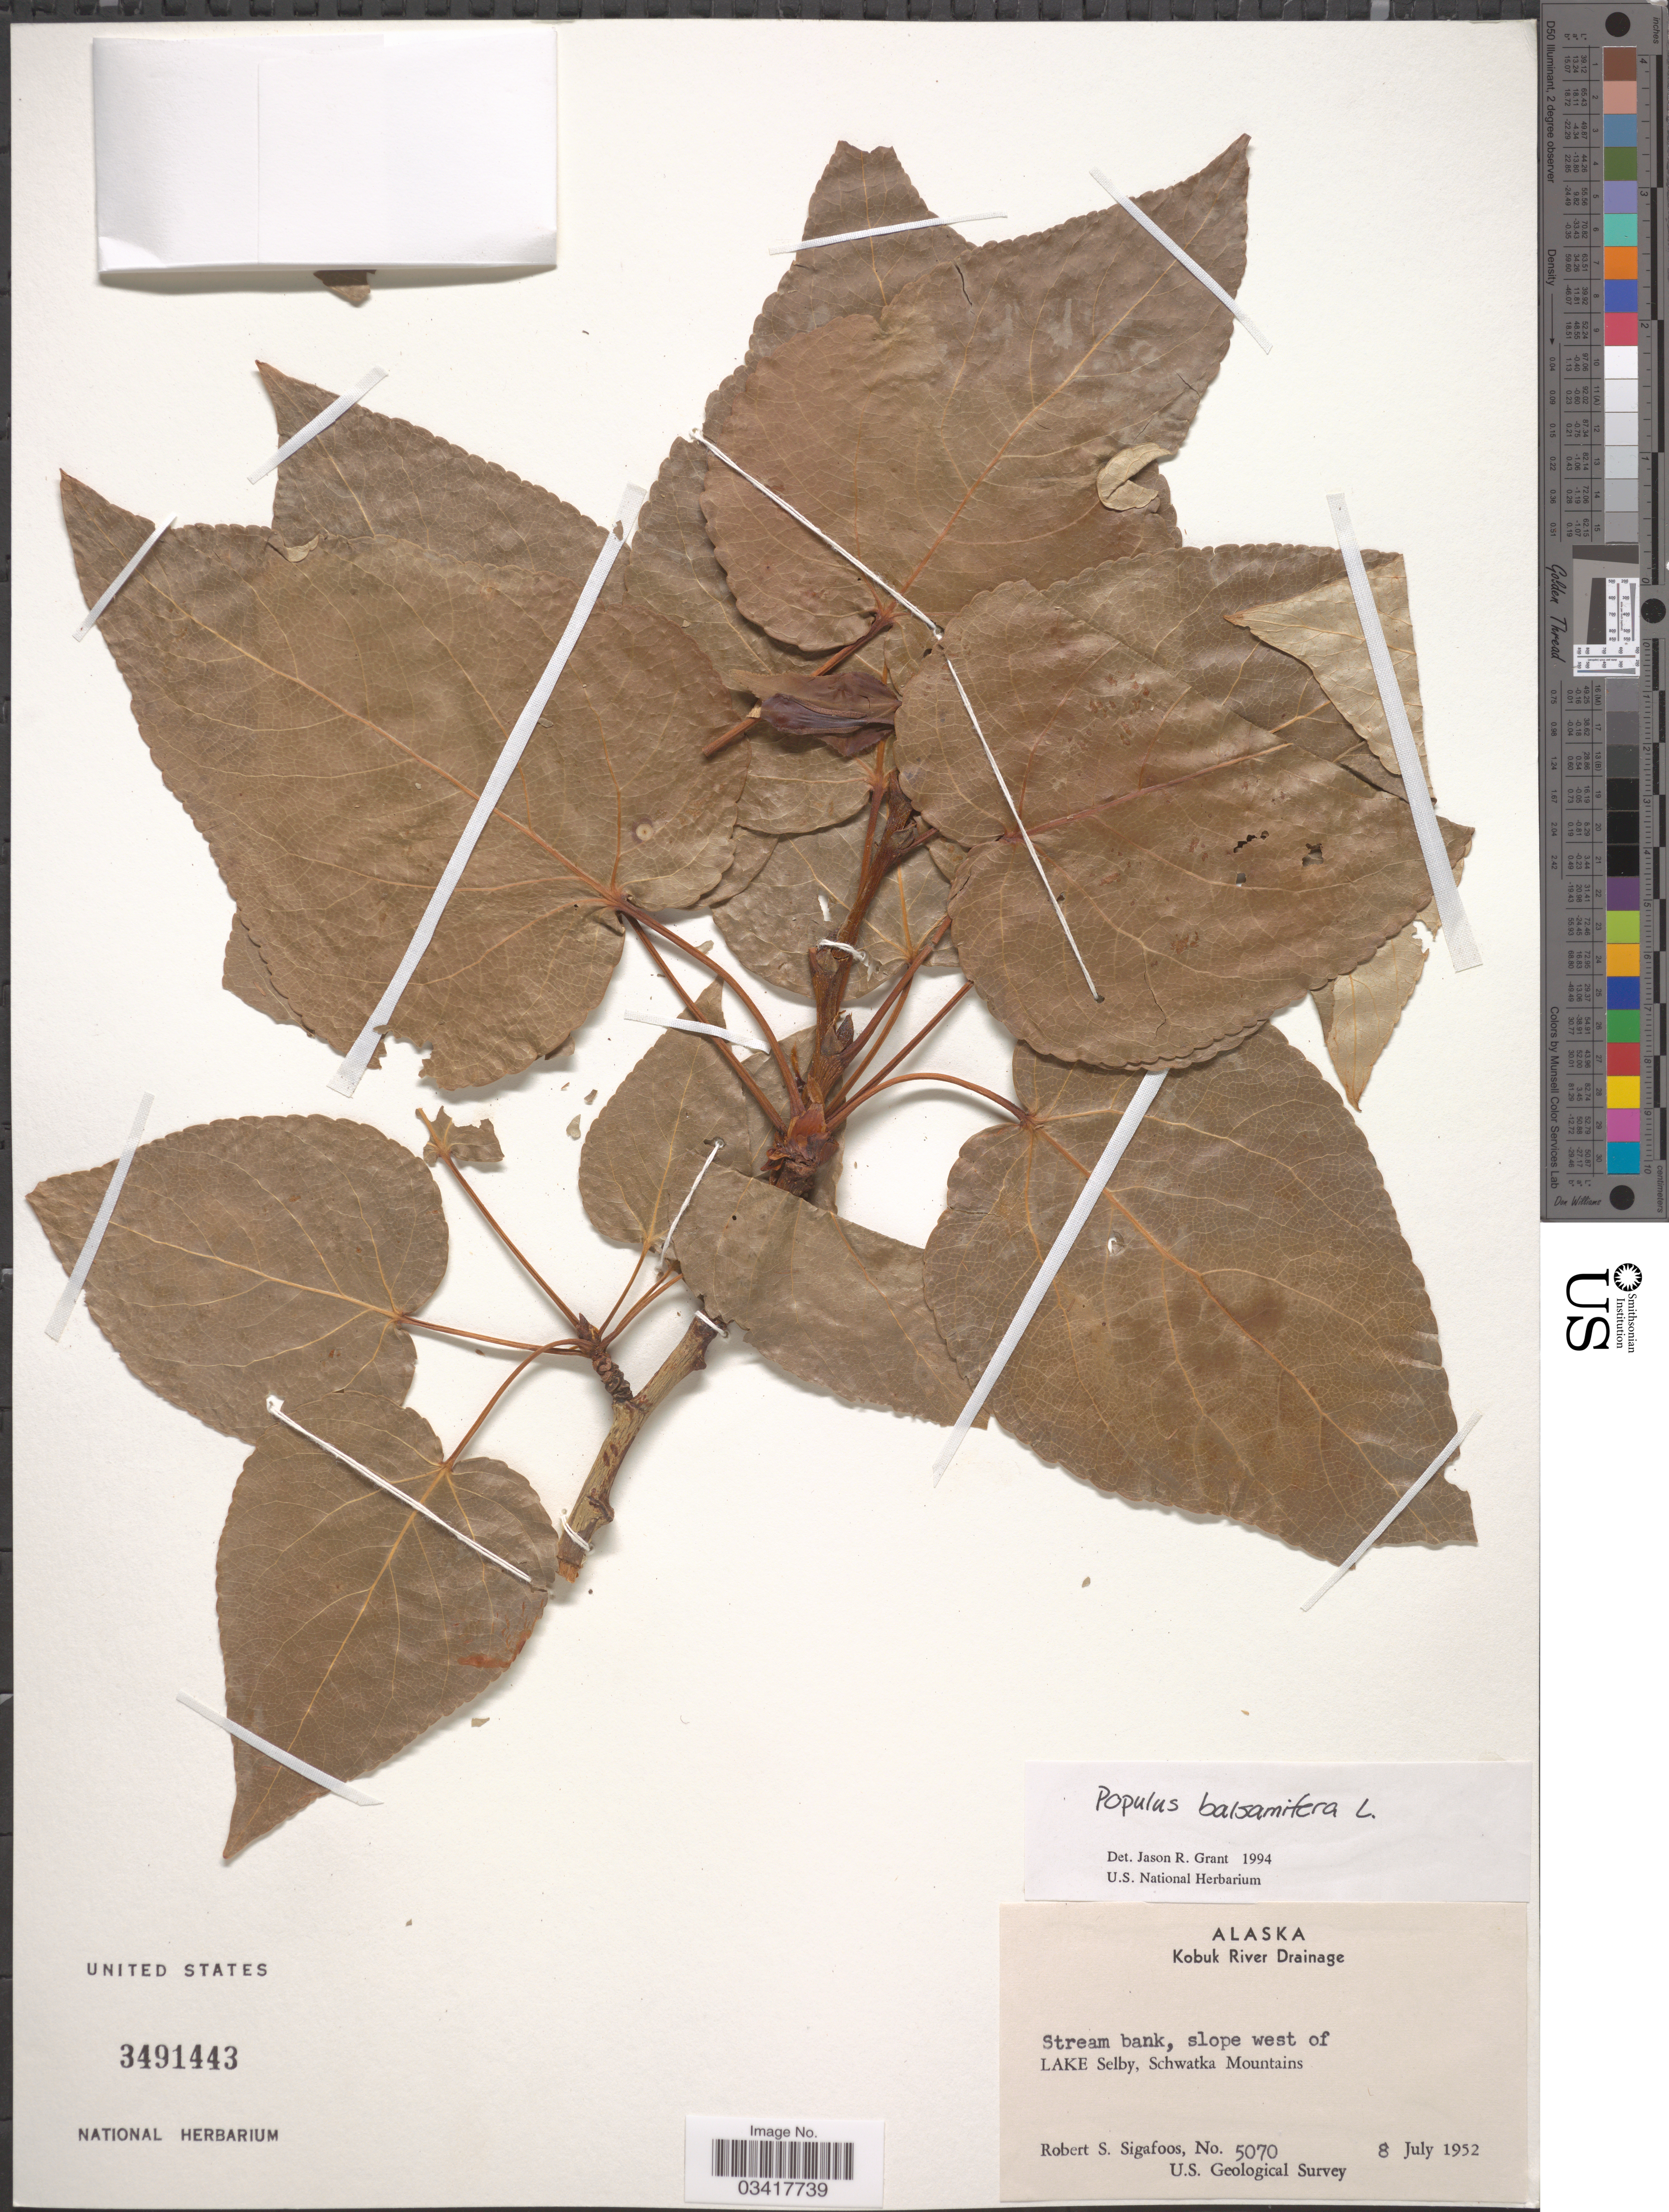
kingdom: Plantae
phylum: Tracheophyta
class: Magnoliopsida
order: Malpighiales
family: Salicaceae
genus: Populus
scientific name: Populus balsamifera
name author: L.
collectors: R. Sigafoos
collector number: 5070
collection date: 1952-07-08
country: United States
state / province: Alaska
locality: Kobuk River Drainage. Stream bank, slope west of Lake Selby, Schwatka Mountains.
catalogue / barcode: US 3491443